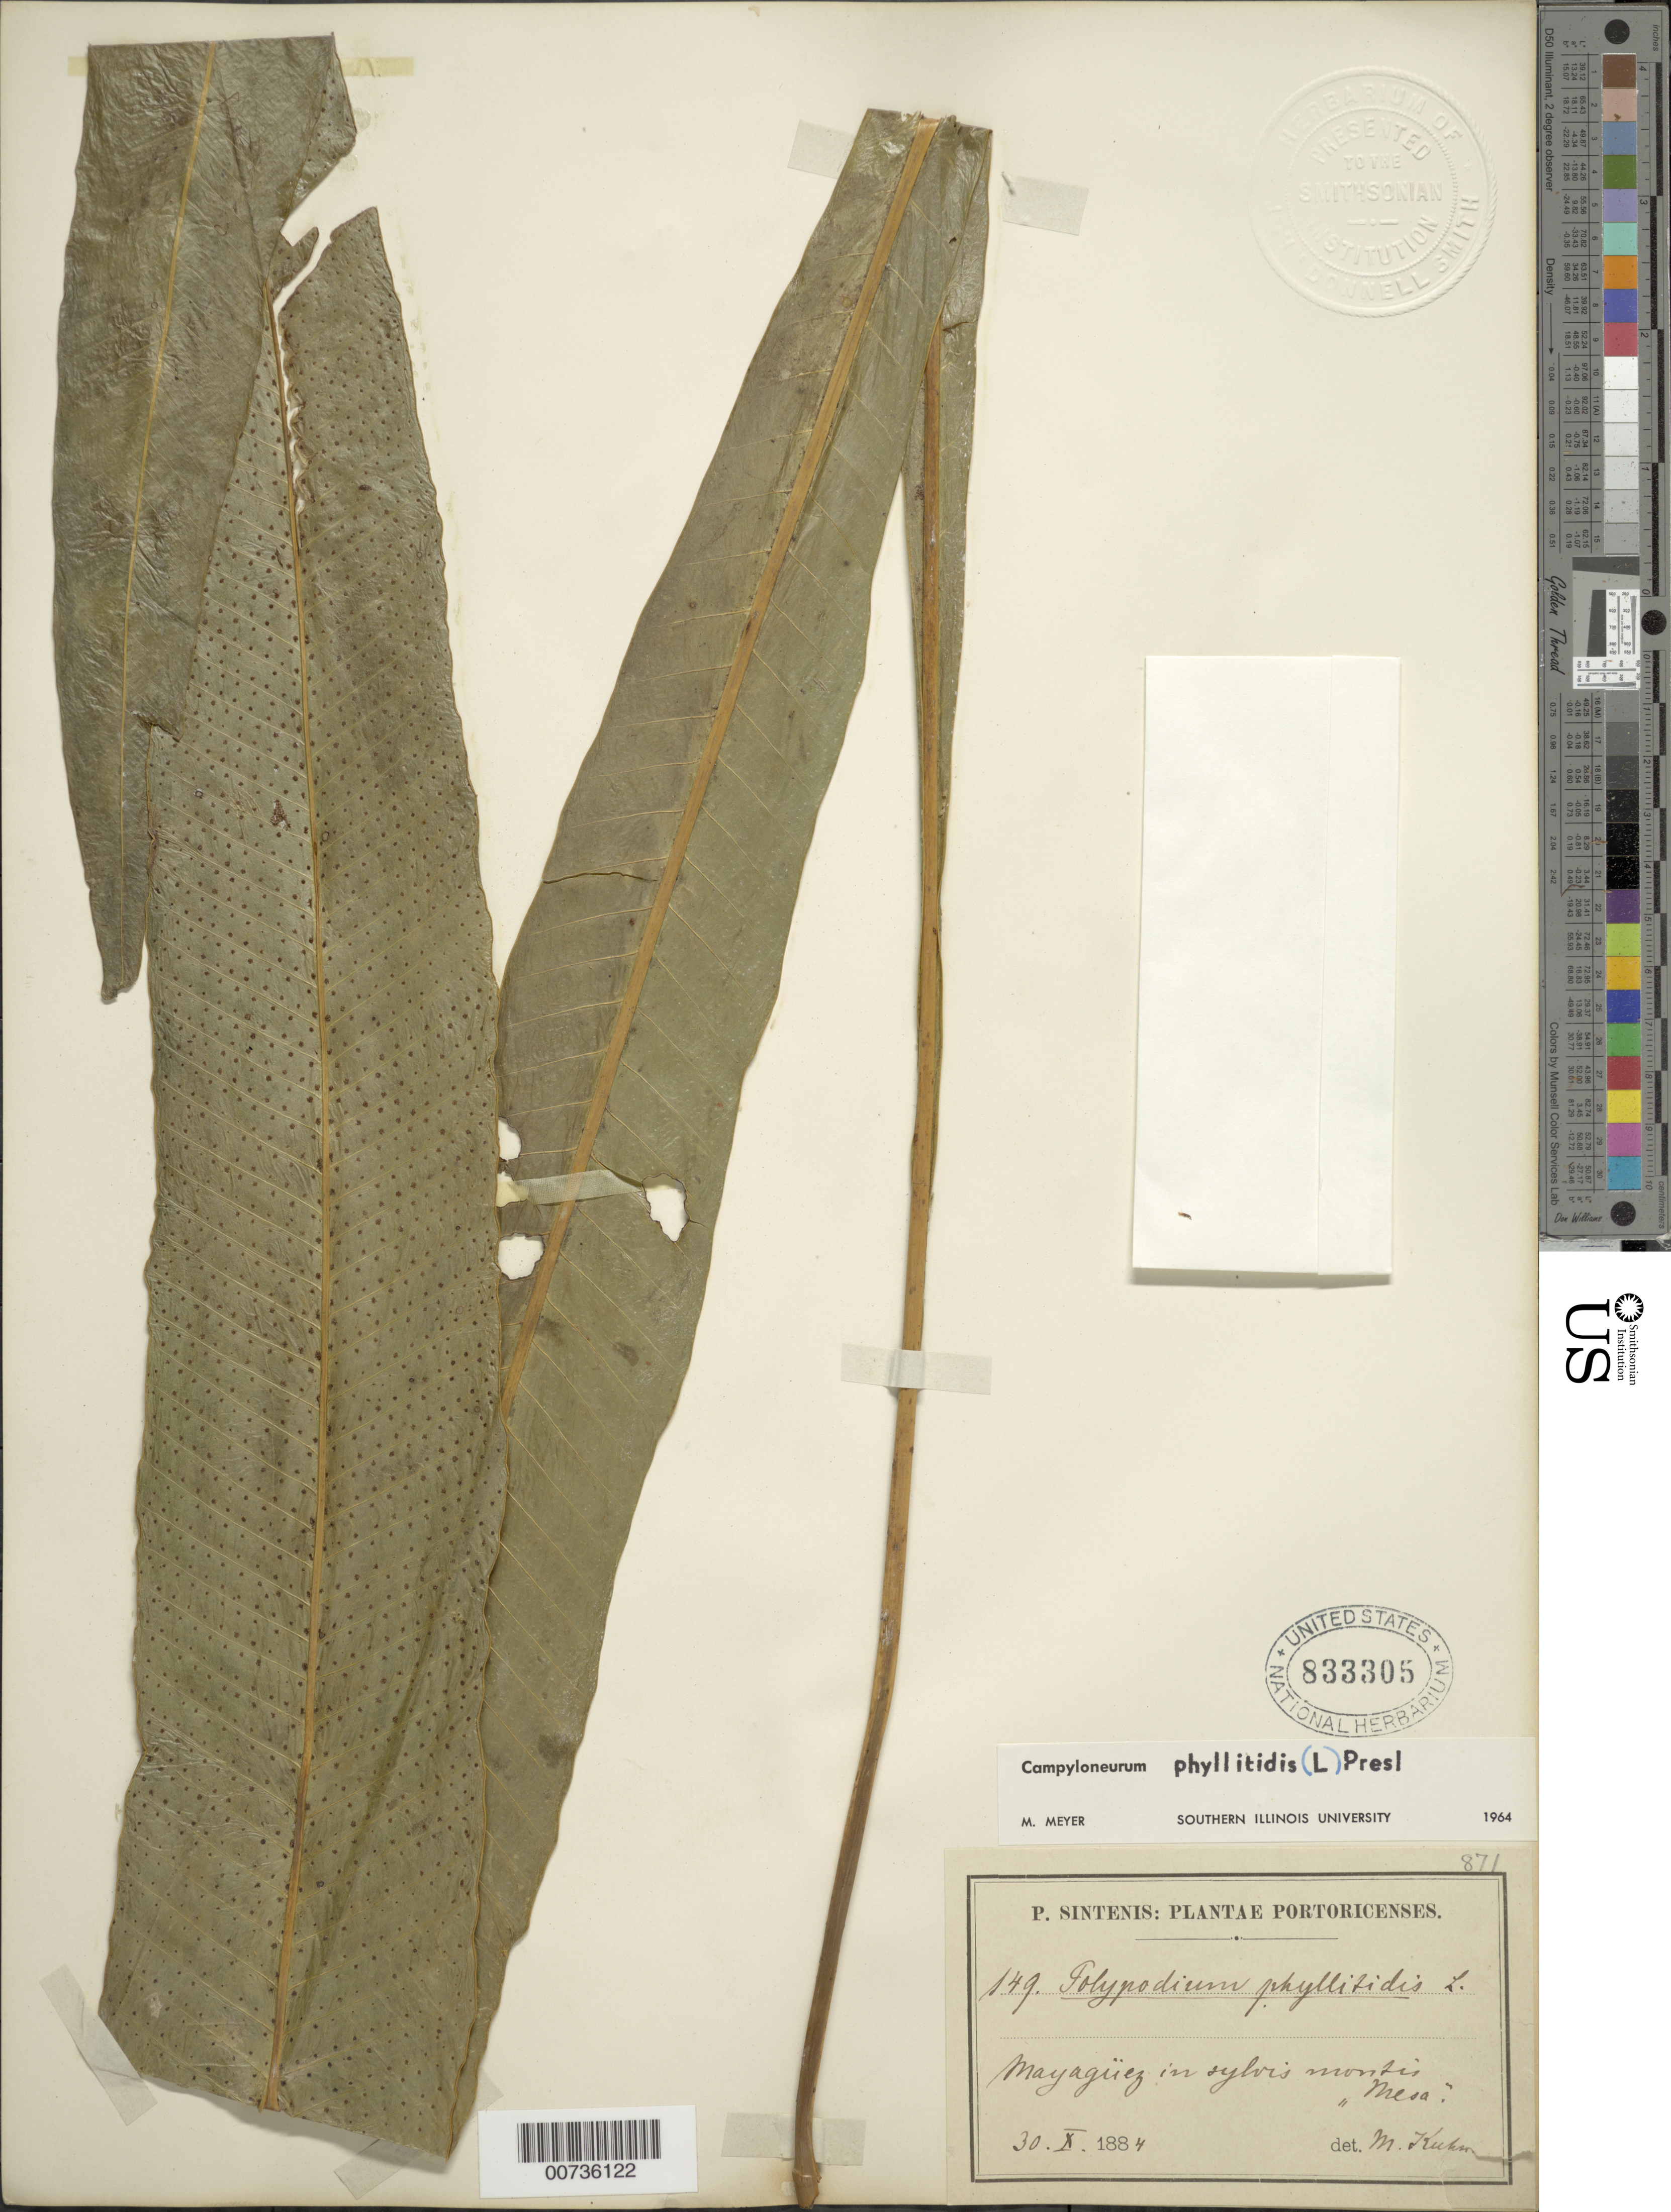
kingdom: Plantae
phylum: Tracheophyta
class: Polypodiopsida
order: Polypodiales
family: Polypodiaceae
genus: Campyloneurum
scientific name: Campyloneurum phyllitidis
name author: (L.) C. Presl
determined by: Meyer, M.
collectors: P. Sintenis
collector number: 149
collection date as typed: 30 Oct 1884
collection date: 1884-10-30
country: Puerto Rico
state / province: Mayagüez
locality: Mayaqüez, Mesa Mountain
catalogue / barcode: US 833305